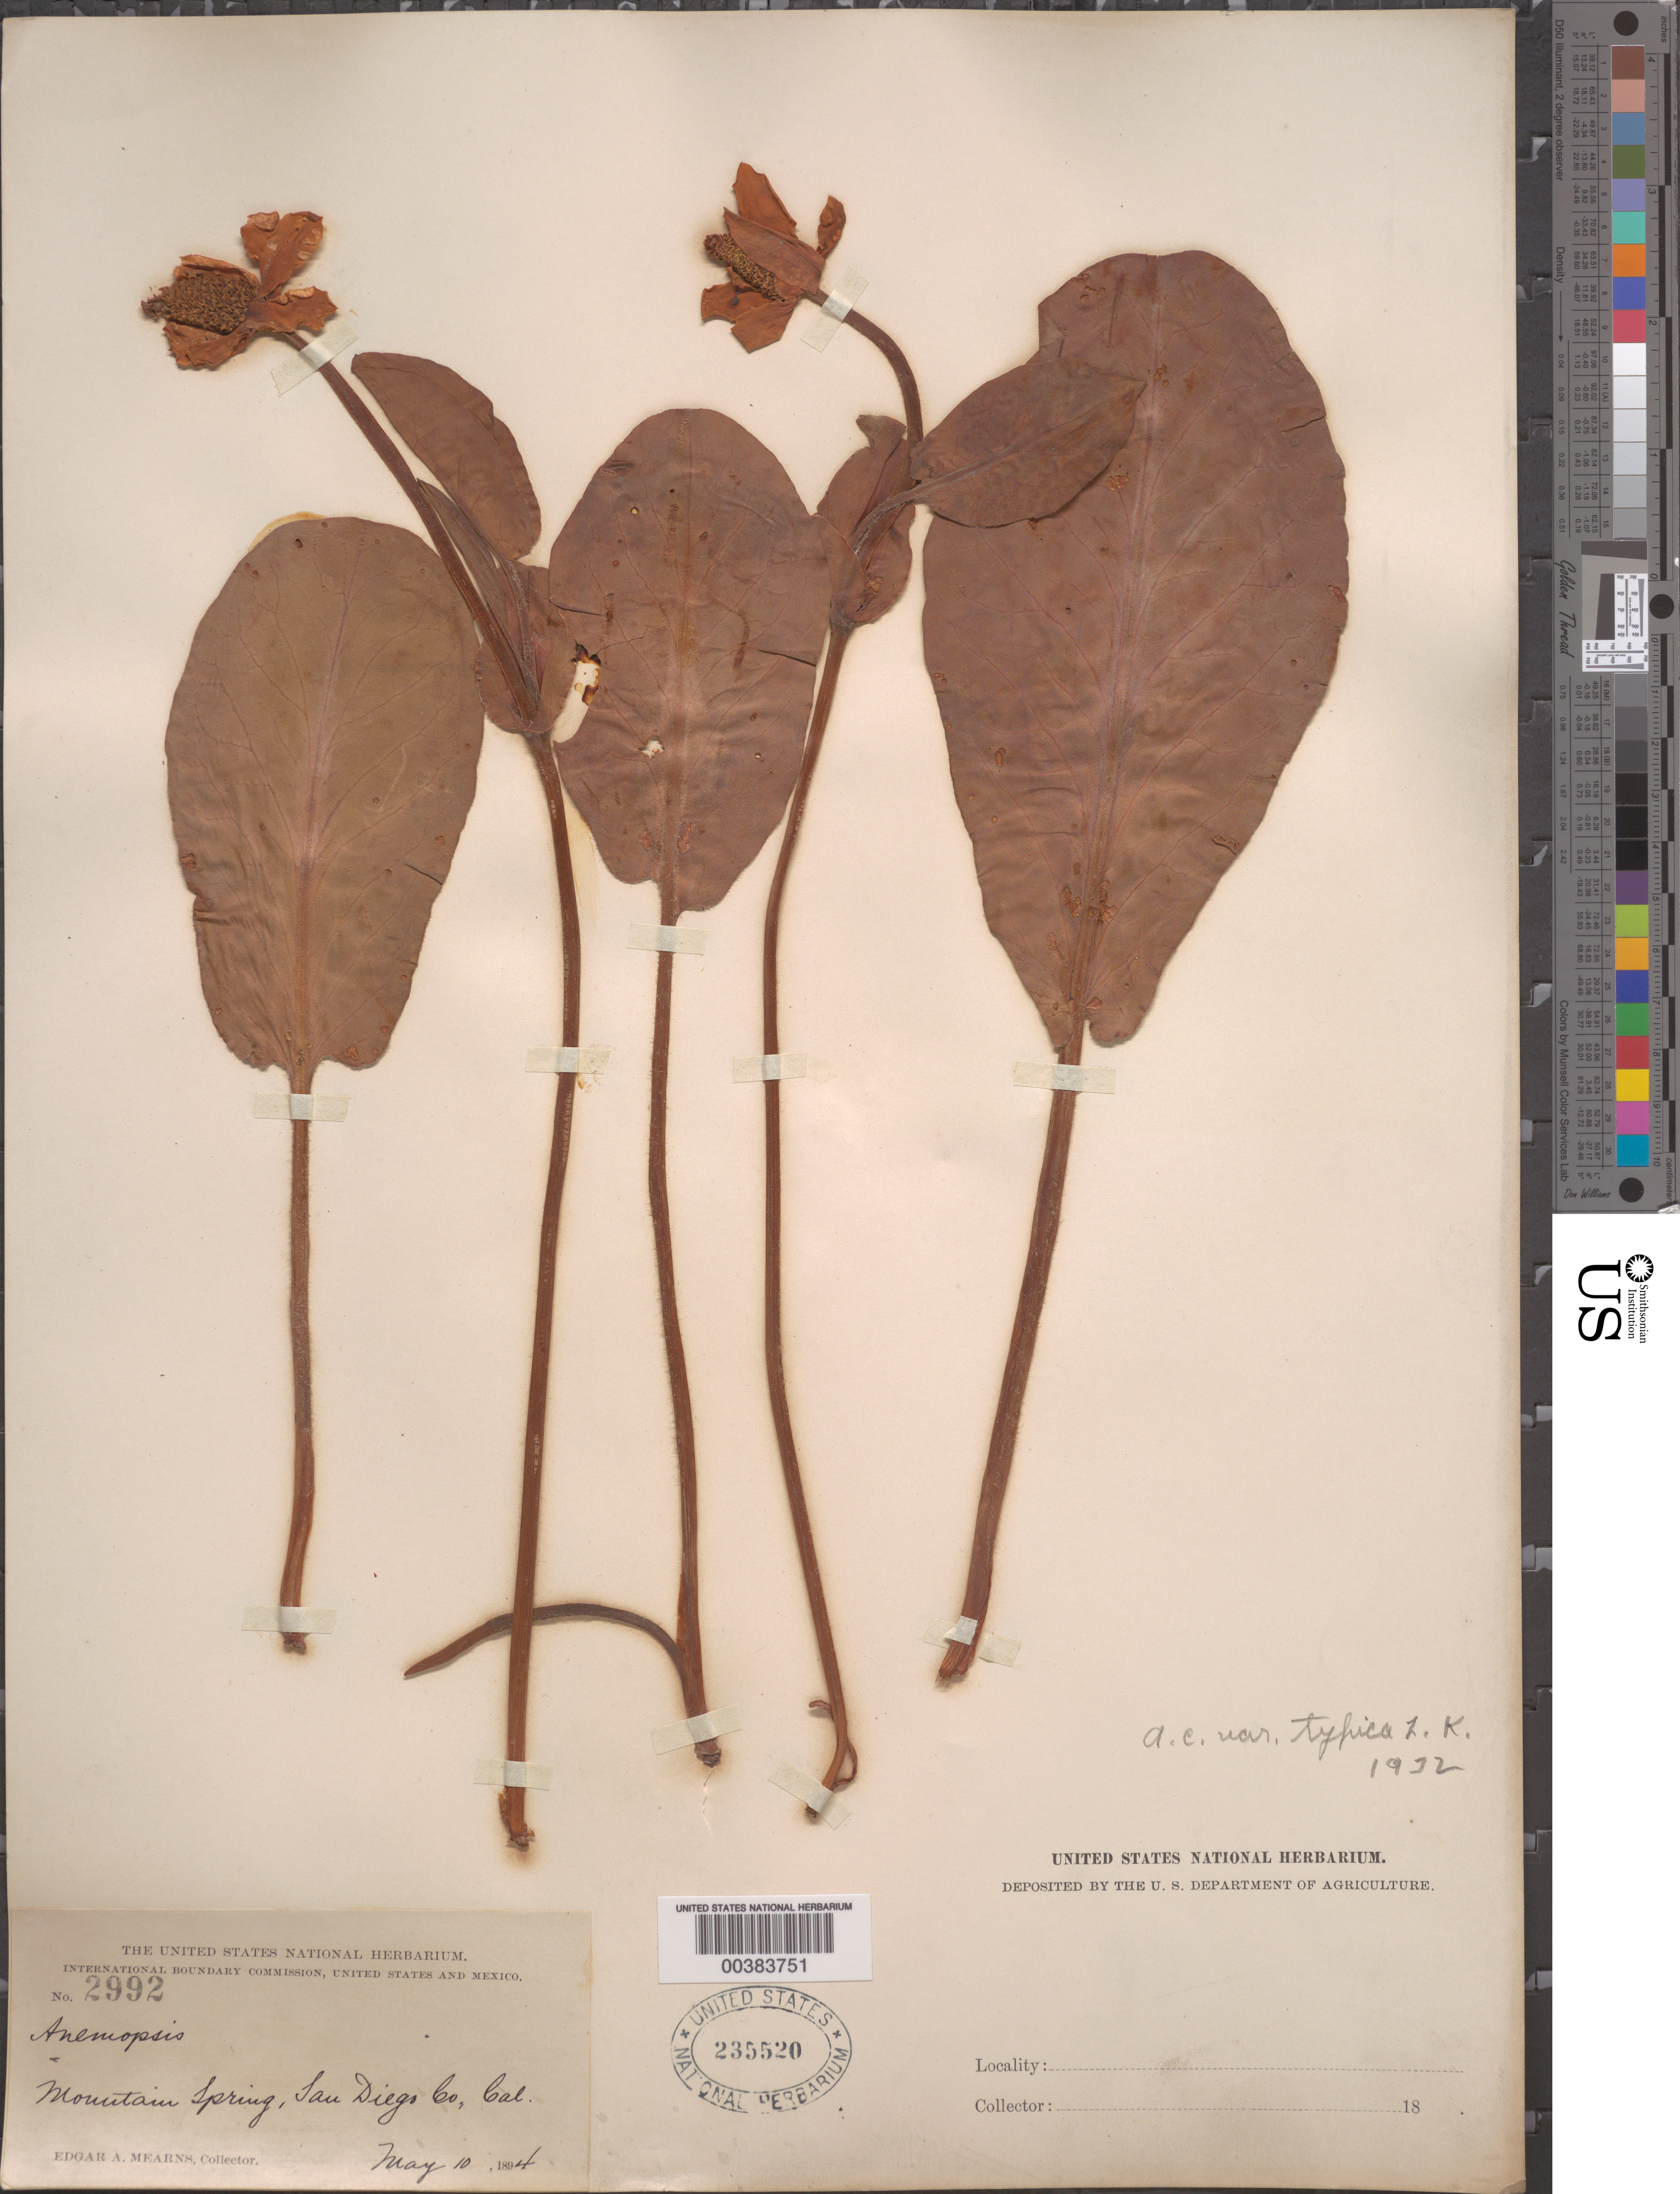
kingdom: Plantae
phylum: Tracheophyta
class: Magnoliopsida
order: Piperales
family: Saururaceae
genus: Anemopsis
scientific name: Anemopsis californica var. typica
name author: Kelso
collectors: E. A. Mearns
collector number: Inter. Bound. Commis. 2992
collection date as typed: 10 May 1894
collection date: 1894-05-10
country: United States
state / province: California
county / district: San Diego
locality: Mountain spring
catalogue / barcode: US 235520